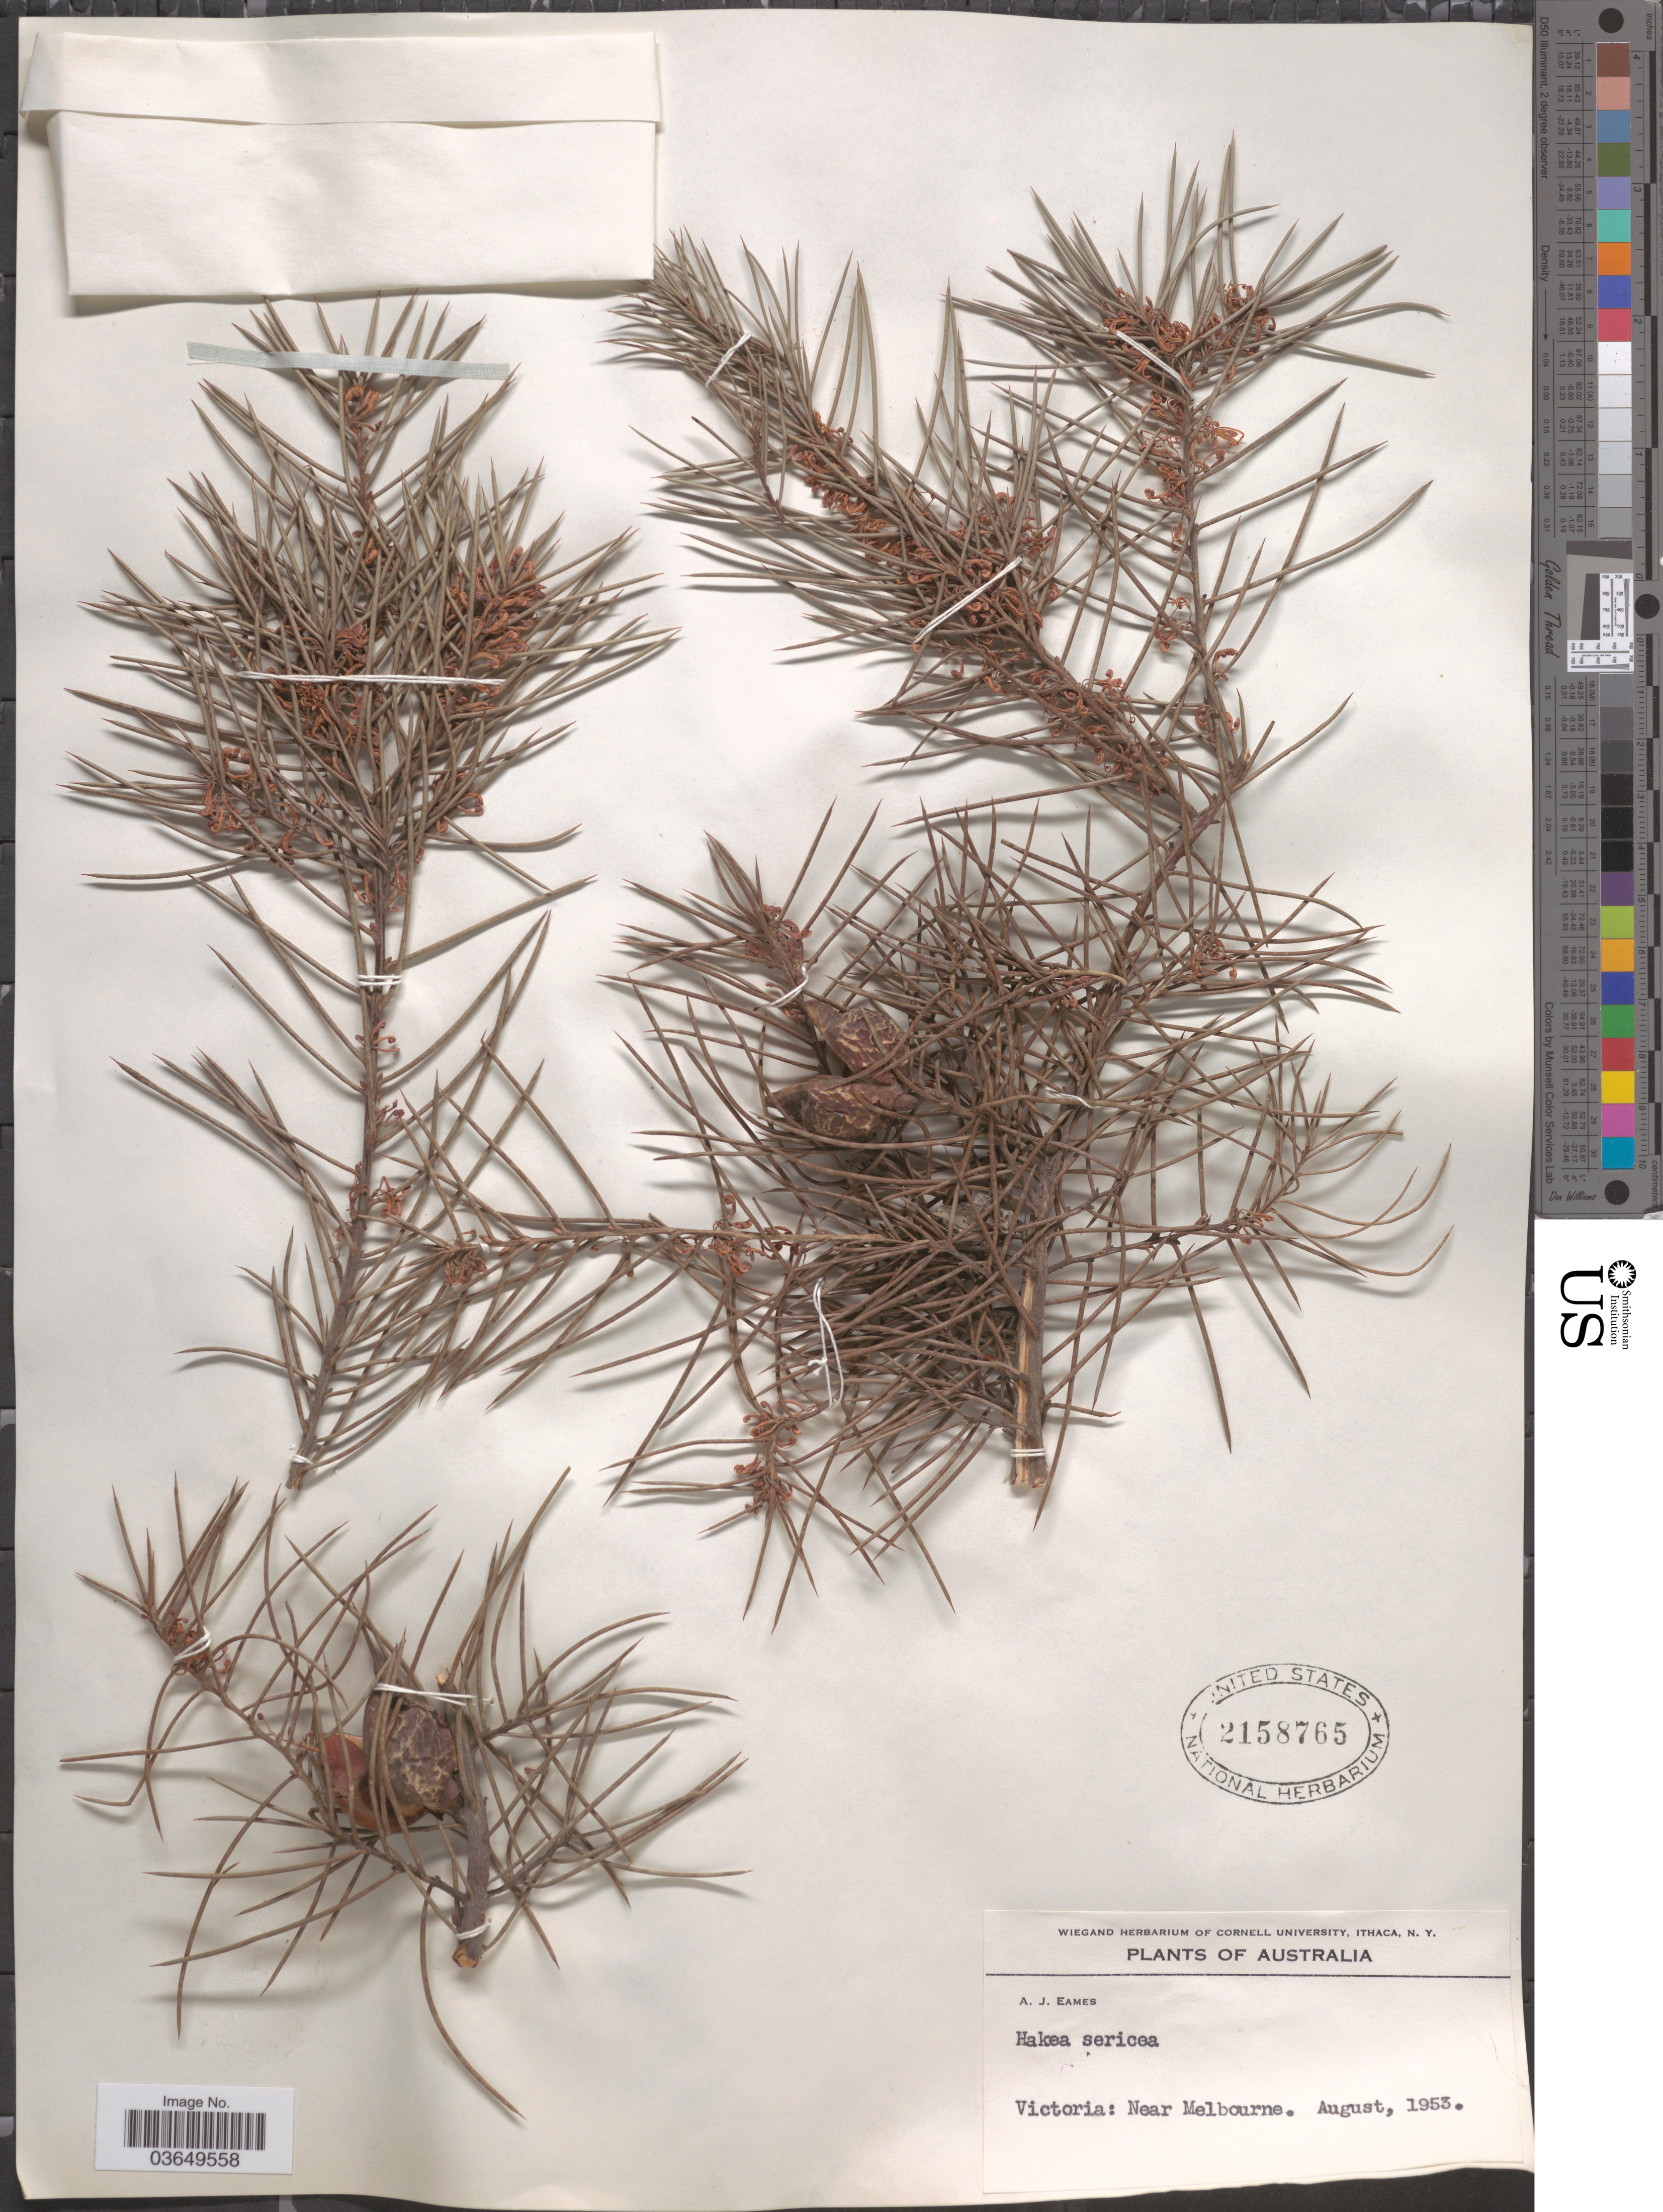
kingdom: Plantae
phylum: Tracheophyta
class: Magnoliopsida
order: Proteales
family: Proteaceae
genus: Hakea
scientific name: Hakea sericea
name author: Schrad. & J.C. Wendl.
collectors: A. J. Eames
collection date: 1953-08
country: Australia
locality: Victoria: Near Melbourne.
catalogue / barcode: US 2158765